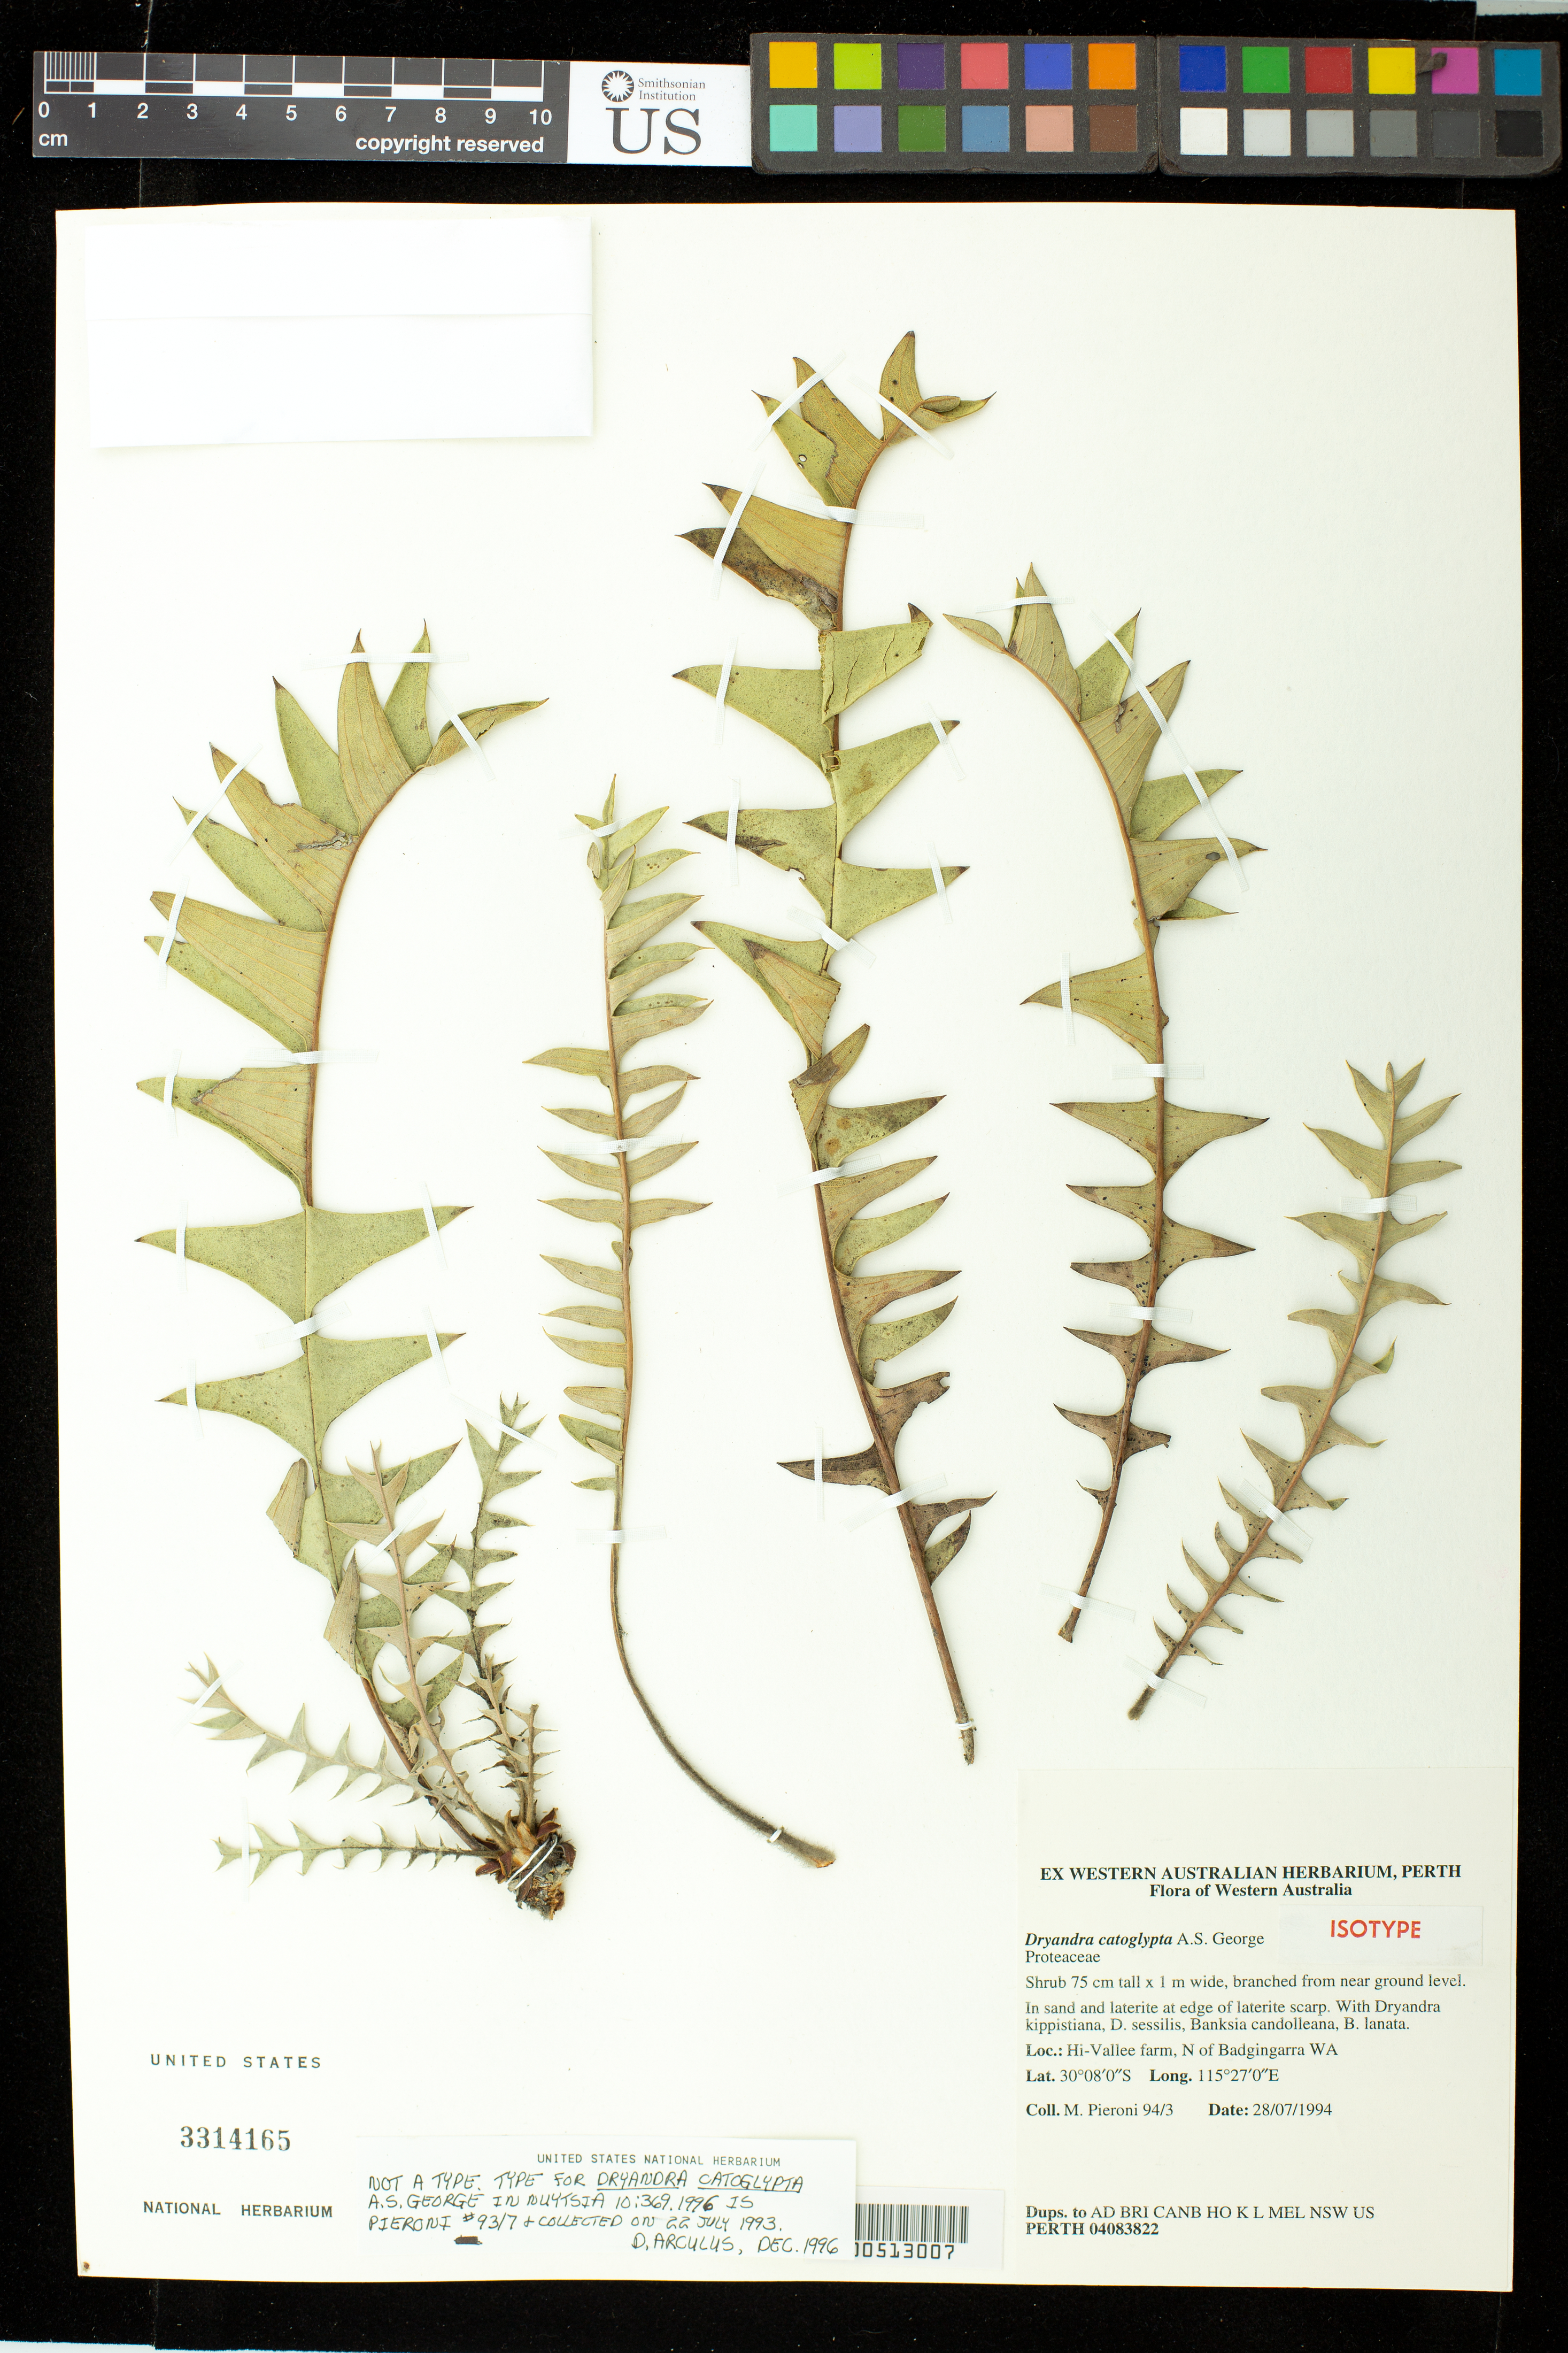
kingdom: Plantae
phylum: Tracheophyta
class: Magnoliopsida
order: Proteales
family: Proteaceae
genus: Dryandra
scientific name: Dryandra catoglypta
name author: A.S. George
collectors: M. Pieroni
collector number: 94/3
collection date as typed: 28 Jul 1994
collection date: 1994-07-28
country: Australia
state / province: Western Australia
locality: Hi-vallee farm, n of badgingarra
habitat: In sand and laterite at edge of laterite scarp.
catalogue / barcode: US 3314165